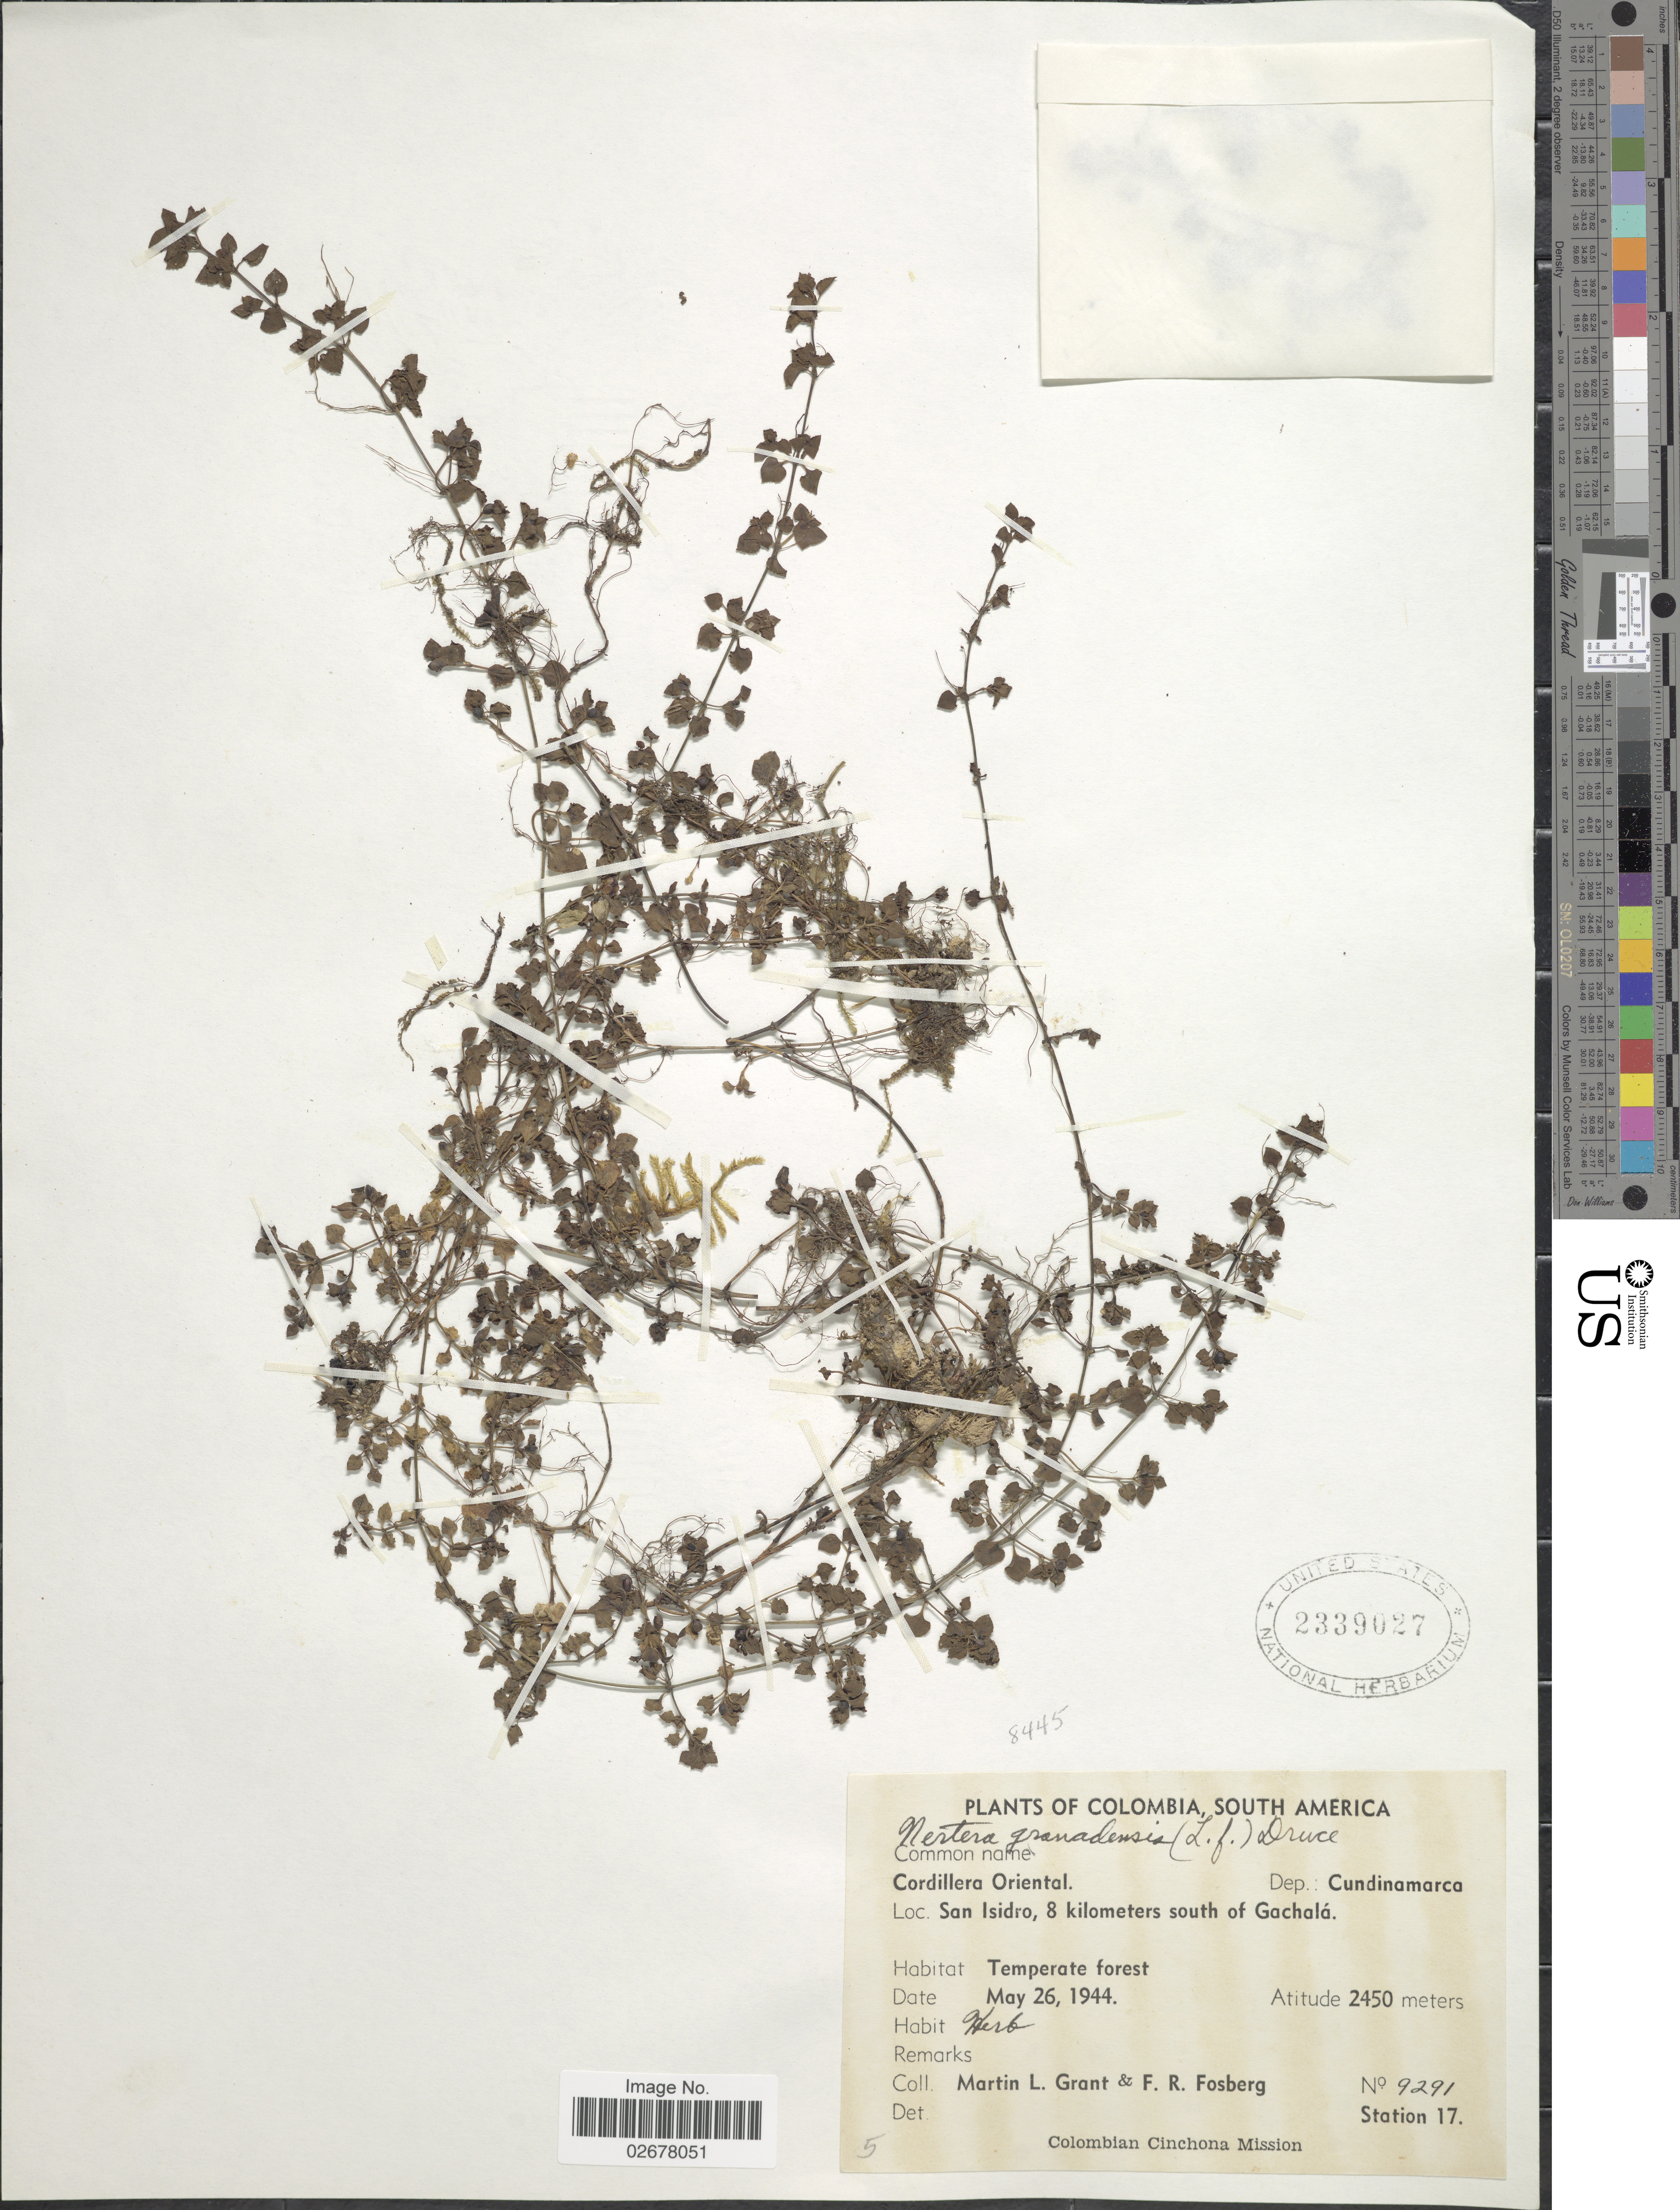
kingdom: Plantae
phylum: Tracheophyta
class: Magnoliopsida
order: Gentianales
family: Rubiaceae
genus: Nertera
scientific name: Nertera depressa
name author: Banks & Sol. ex Gaertn.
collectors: M. L. Grant & F. R. Fosberg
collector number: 9291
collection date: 1944-05-26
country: Colombia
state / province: Cundinamarca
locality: Cordillera Oriental, Dep: Cundinamarca, San Isidro, 8 kilometers south of Gachalá, Temperate forest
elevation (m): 2450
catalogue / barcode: US 2339027